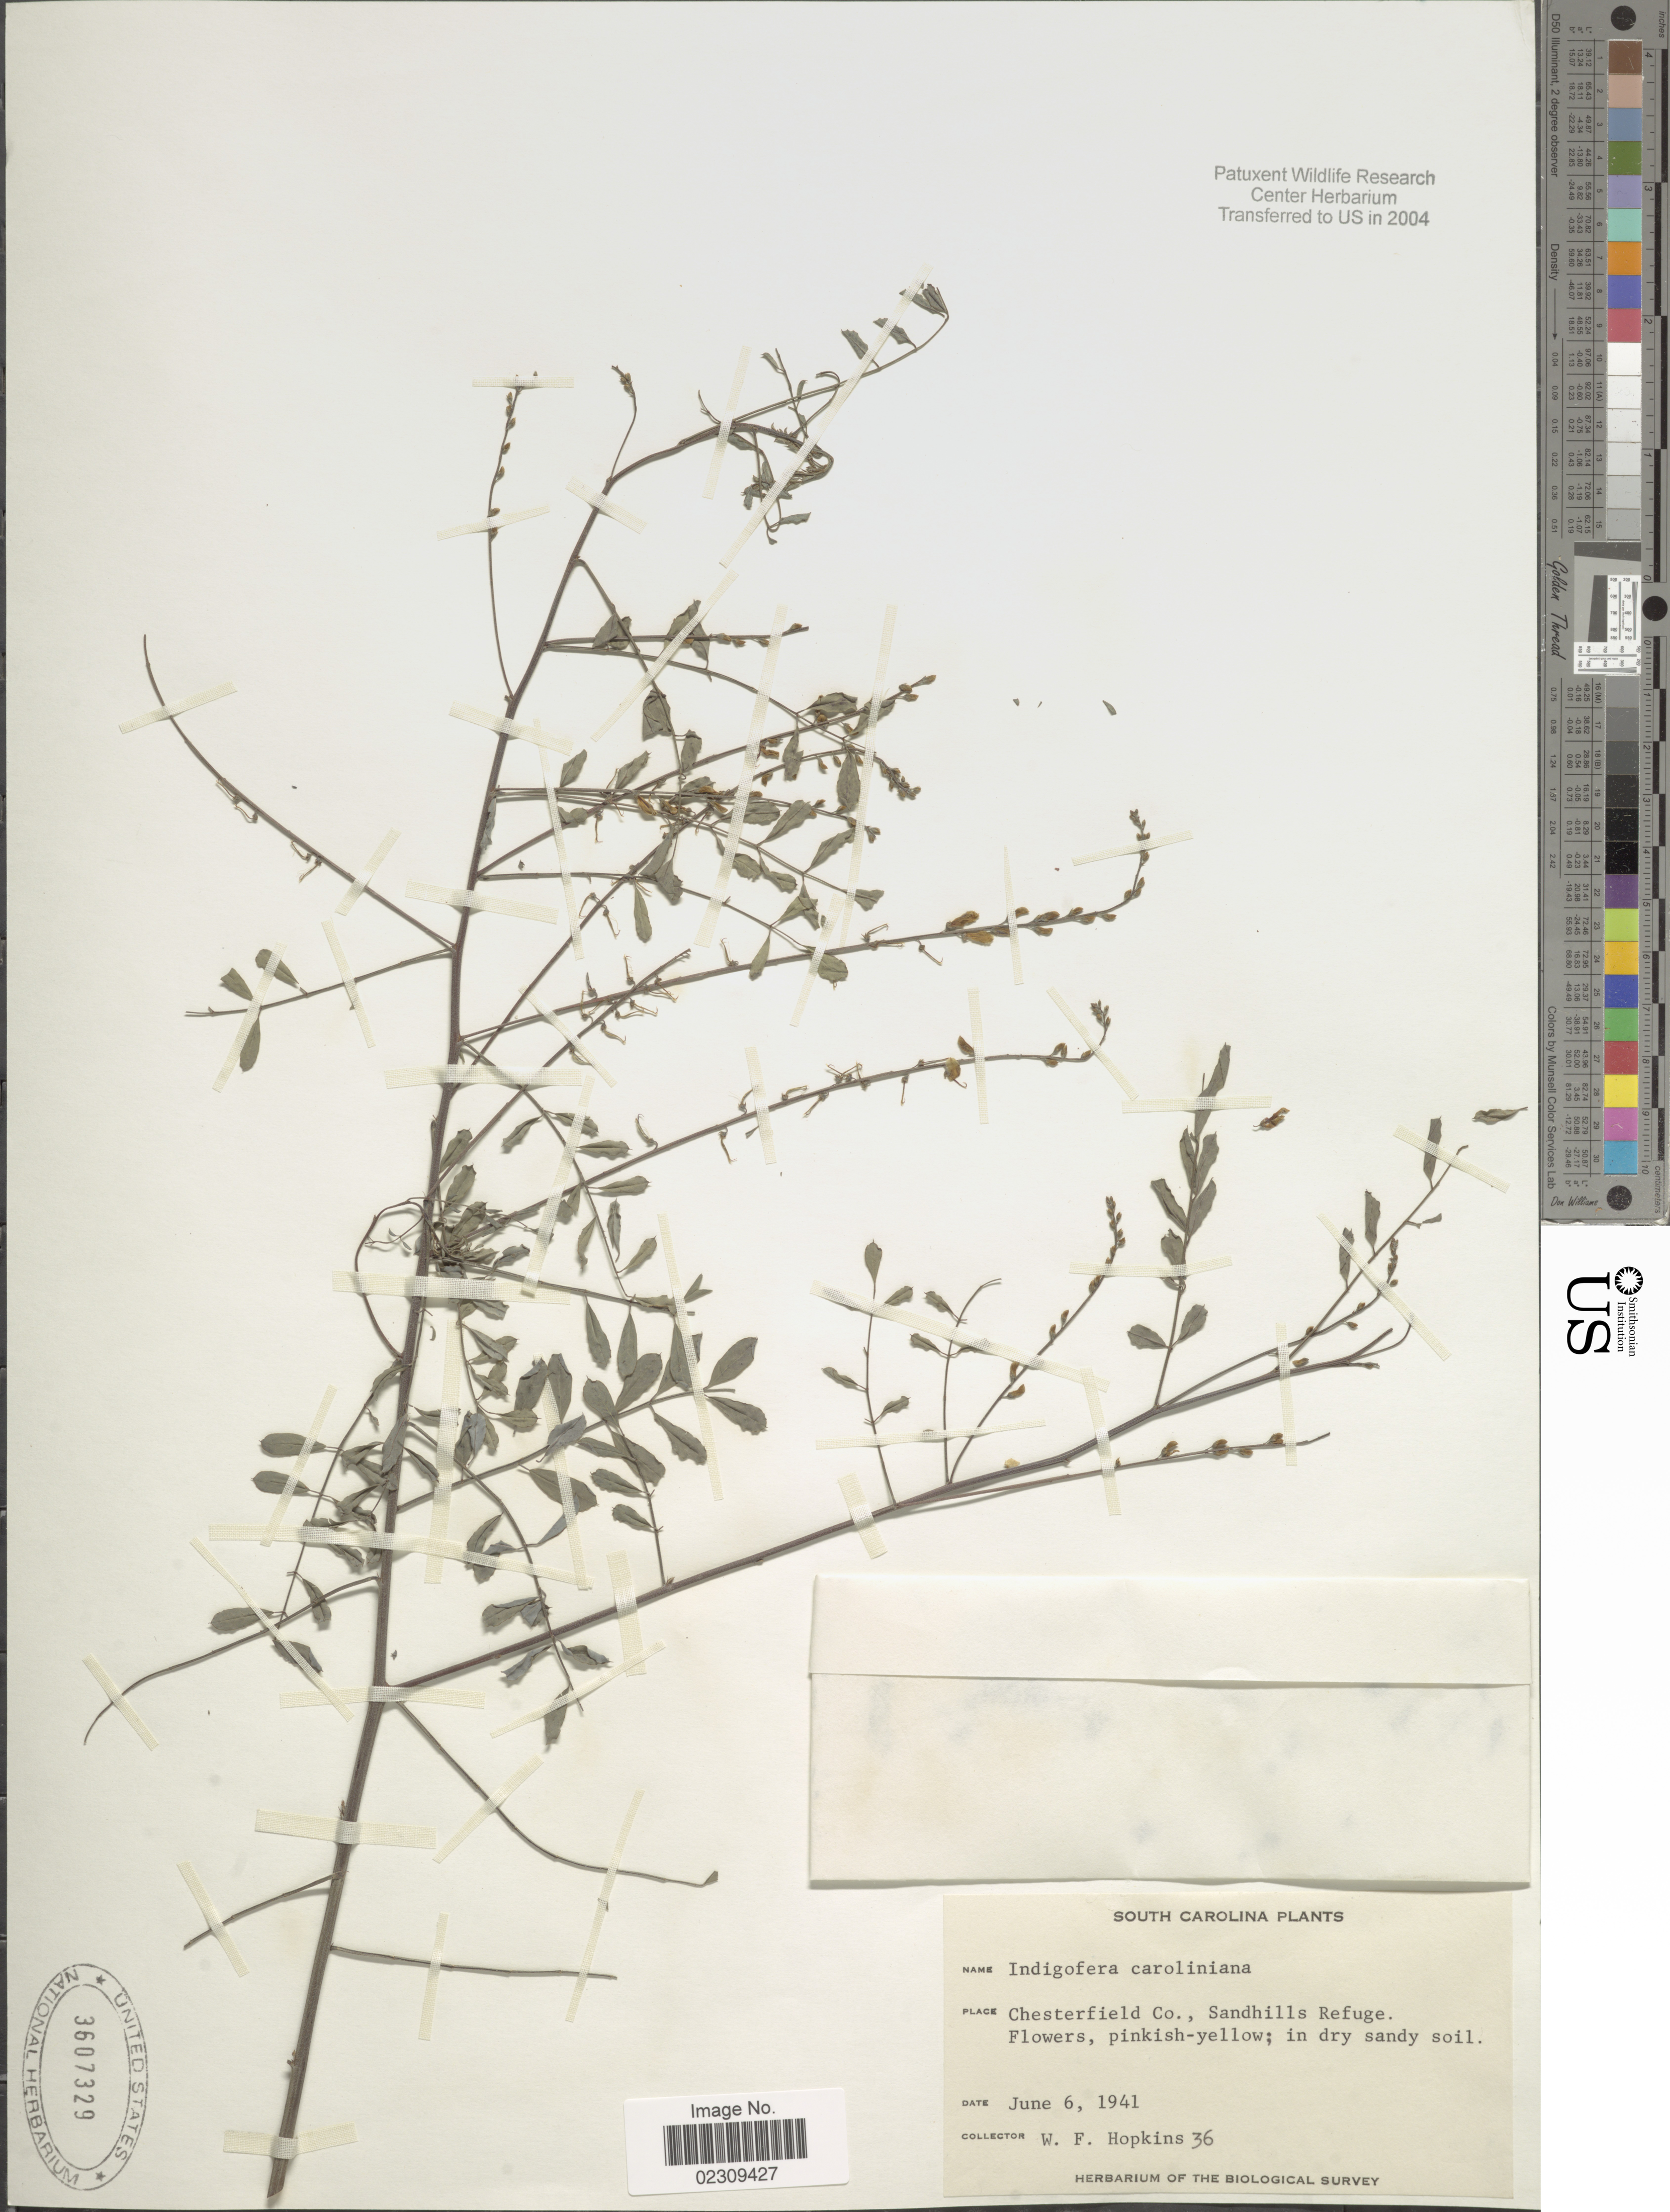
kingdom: Plantae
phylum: Tracheophyta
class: Magnoliopsida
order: Fabales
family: Fabaceae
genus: Indigofera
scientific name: Indigofera caroliniana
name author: Mill.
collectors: W. Hopkins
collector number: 36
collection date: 1941-06-06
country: United States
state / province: South Carolina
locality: Chesterfield Co., Sandhills Refuge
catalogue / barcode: US 3607329